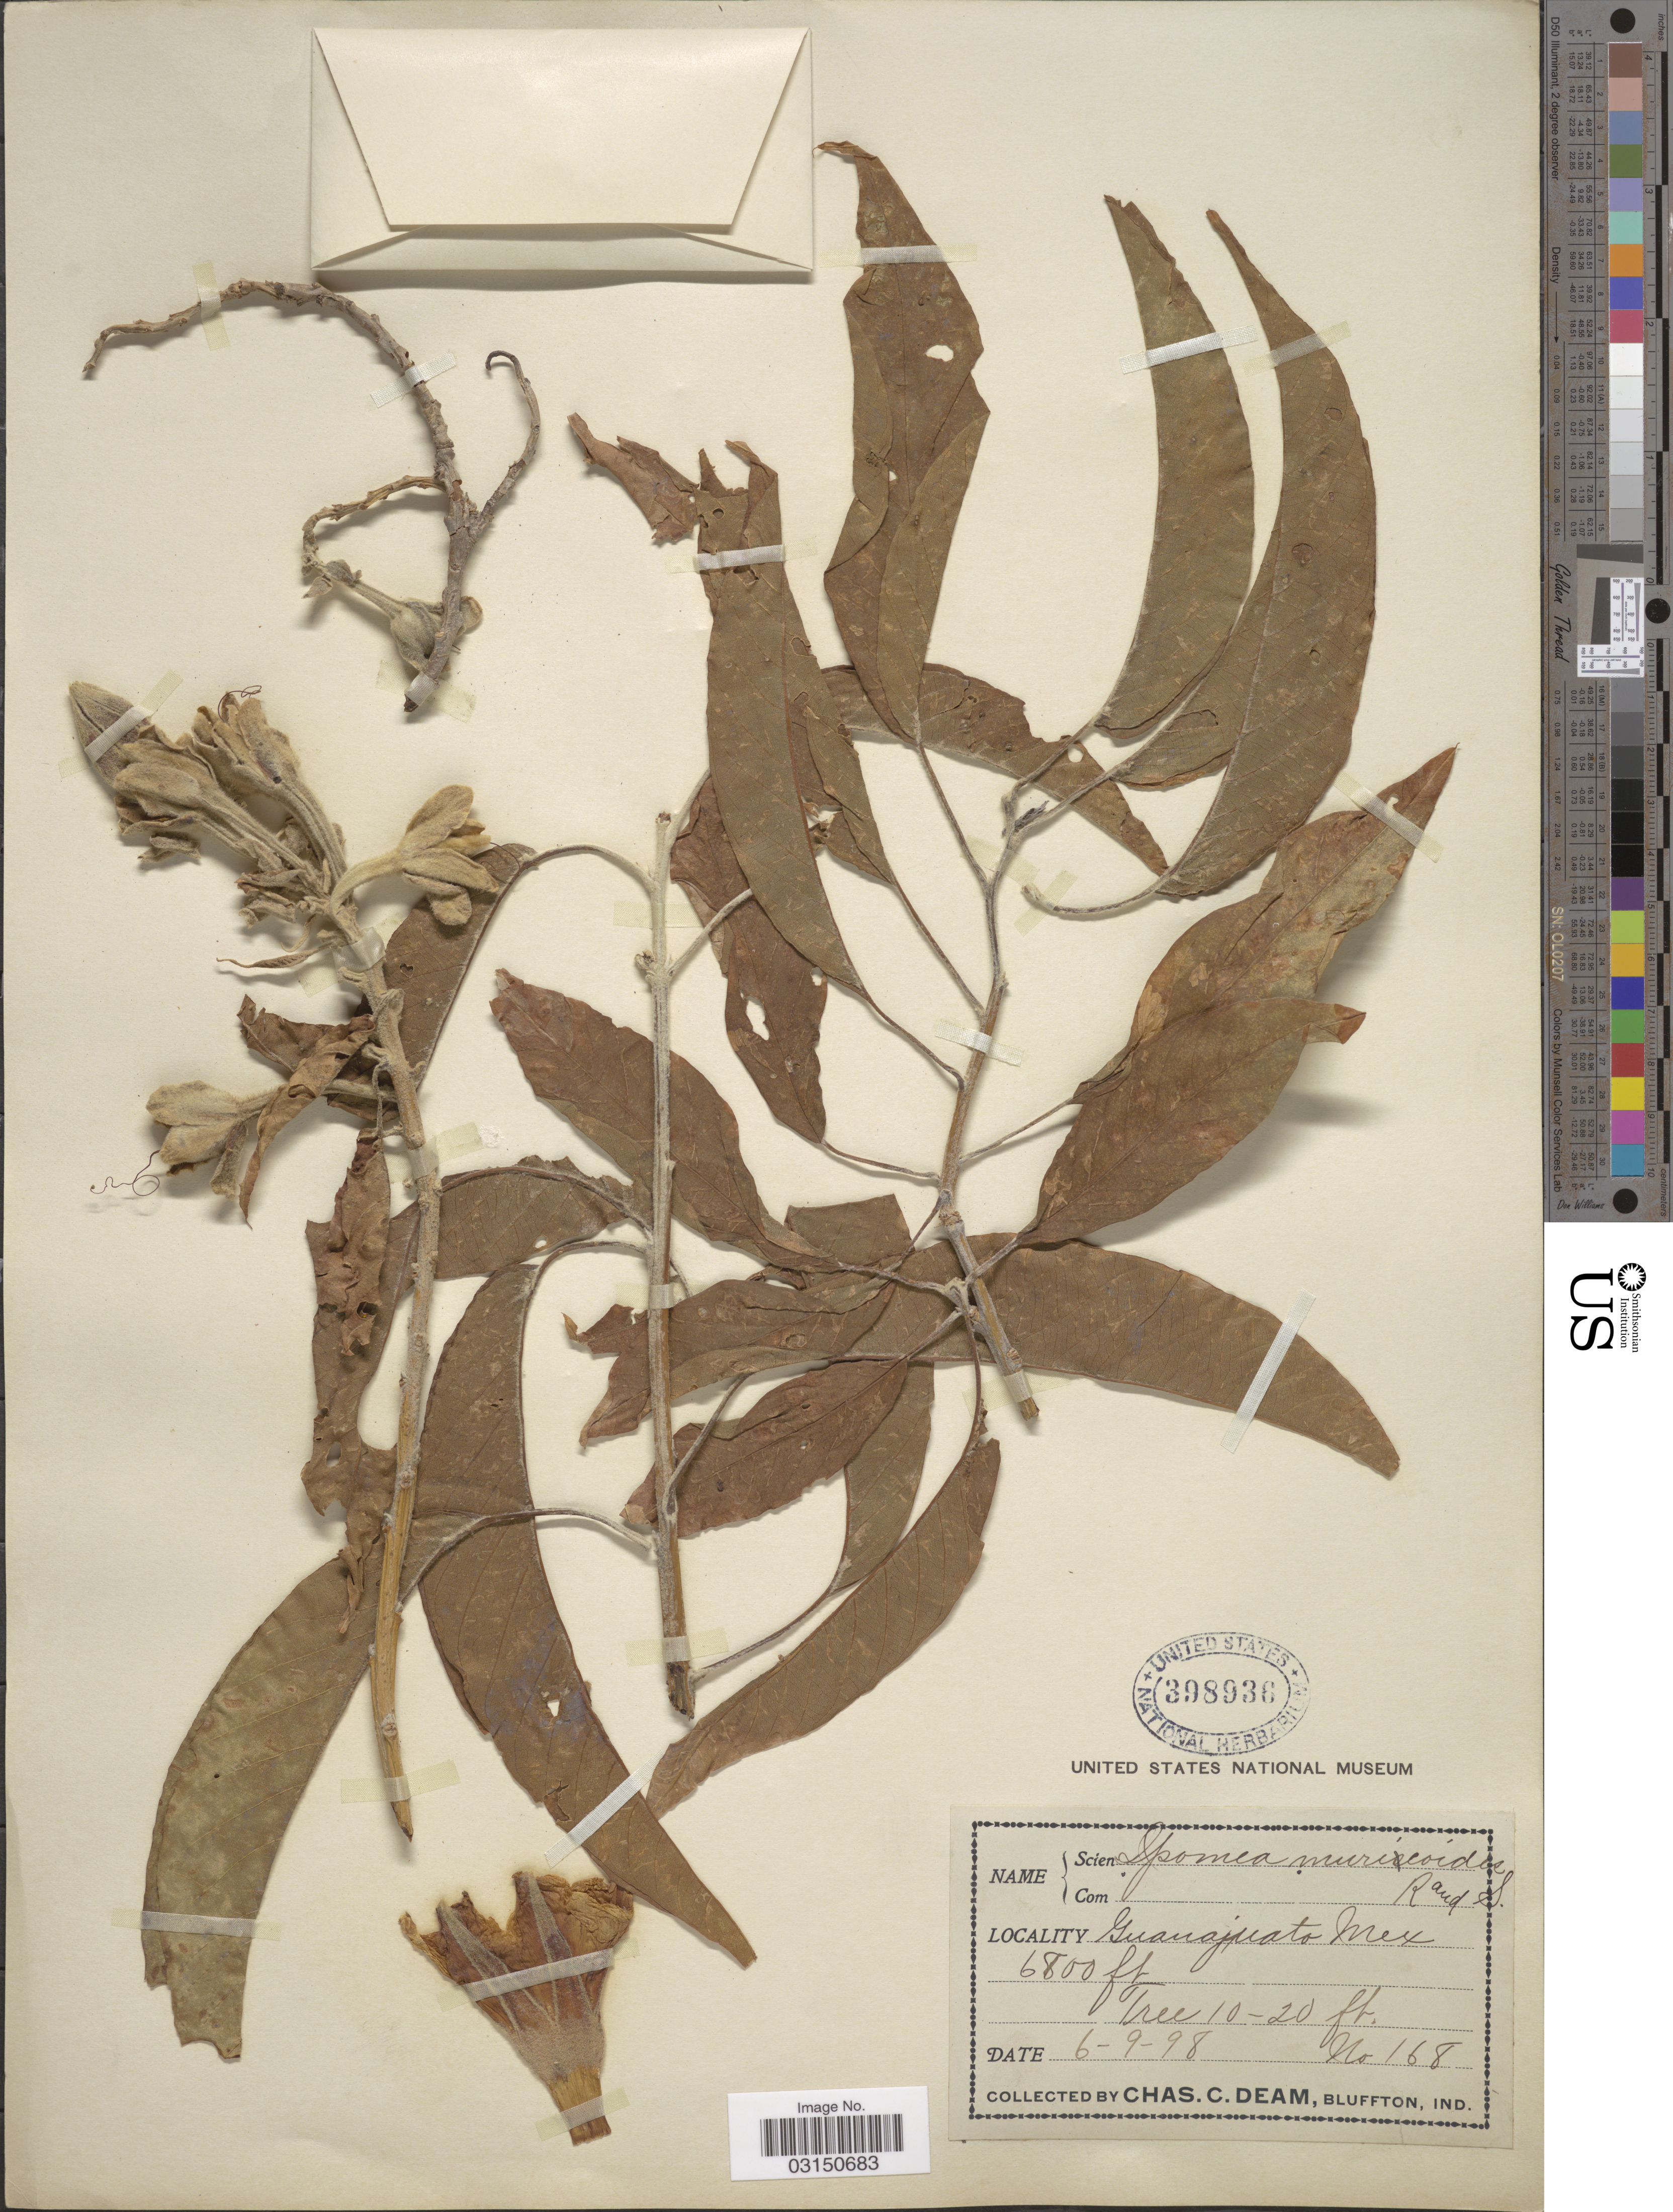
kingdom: Plantae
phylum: Tracheophyta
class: Magnoliopsida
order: Solanales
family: Convolvulaceae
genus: Ipomoea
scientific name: Ipomoea murucoides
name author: Roem. & Schult.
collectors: C. C. Deam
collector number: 168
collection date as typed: Transcribed d/m/y: 6/9/98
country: Mexico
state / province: Guanajuato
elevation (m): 2073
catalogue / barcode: US 398936